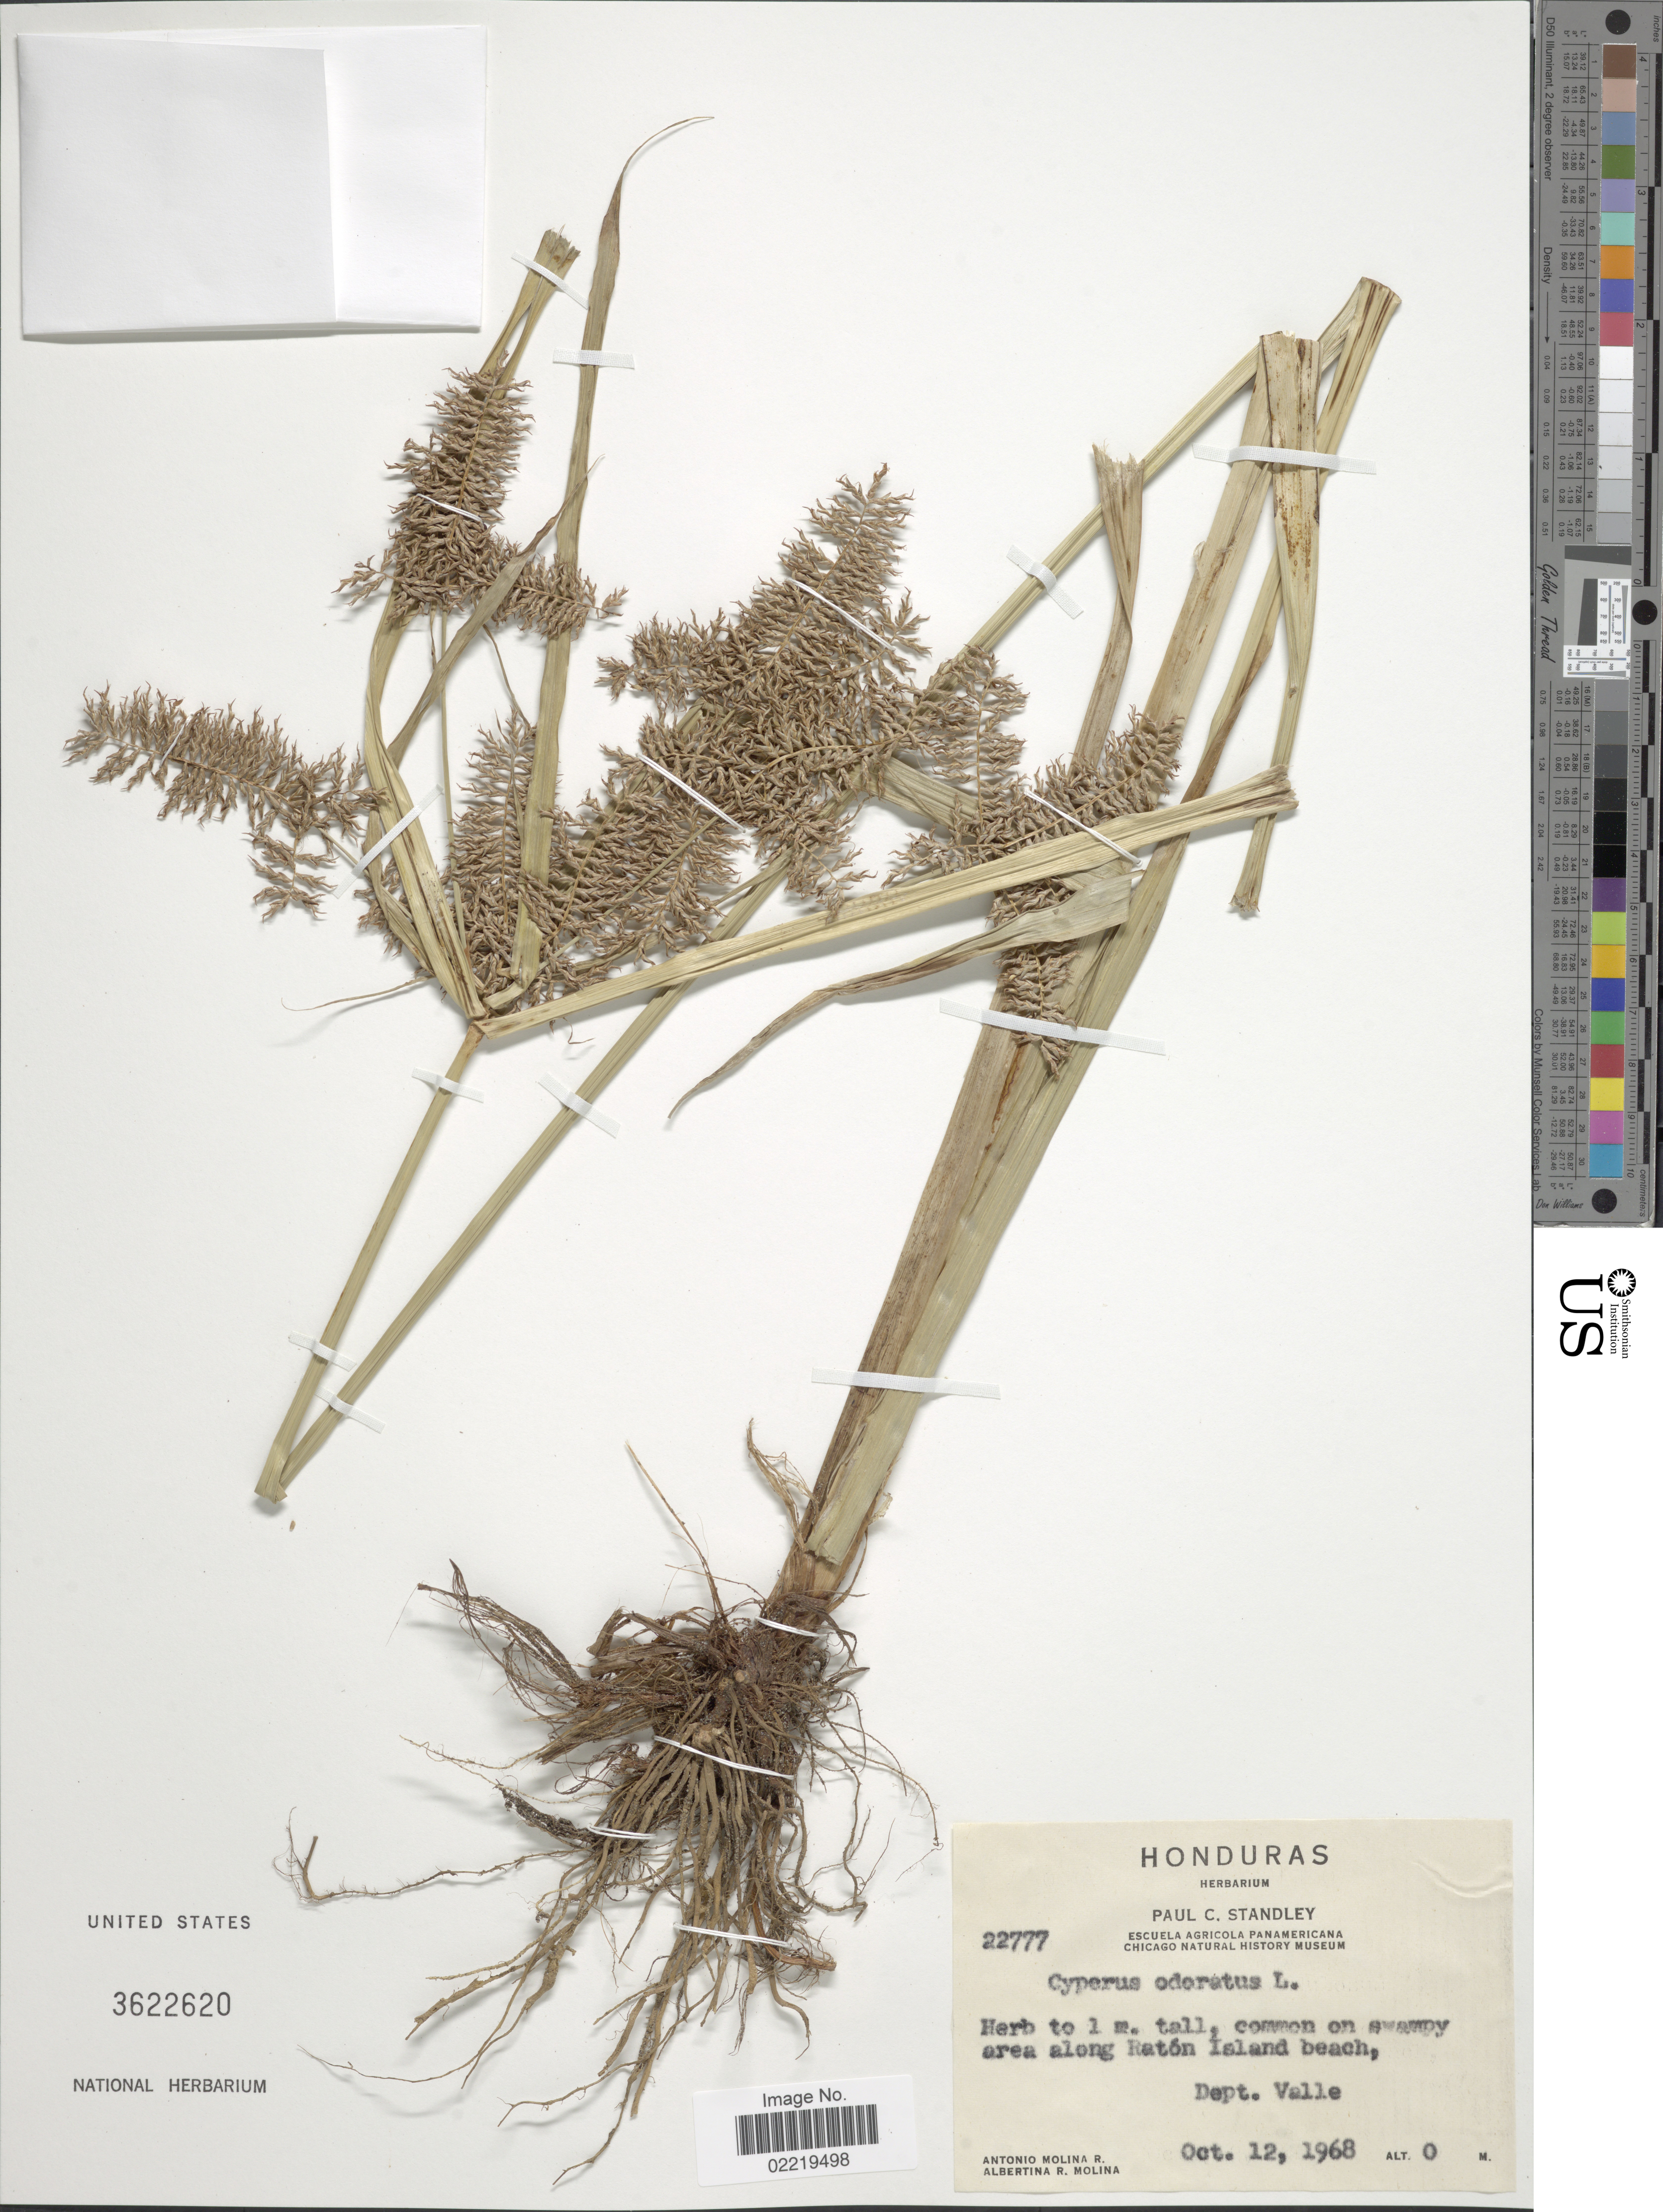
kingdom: Plantae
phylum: Tracheophyta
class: Liliopsida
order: Poales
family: Cyperaceae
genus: Cyperus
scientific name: Cyperus odoratus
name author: L.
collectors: A. Molina R. & A. R. Molina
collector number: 22777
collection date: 1968-10-12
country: Honduras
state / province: Valle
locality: Common on swampy area along Raton Island beach.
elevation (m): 0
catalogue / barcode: US 3622620